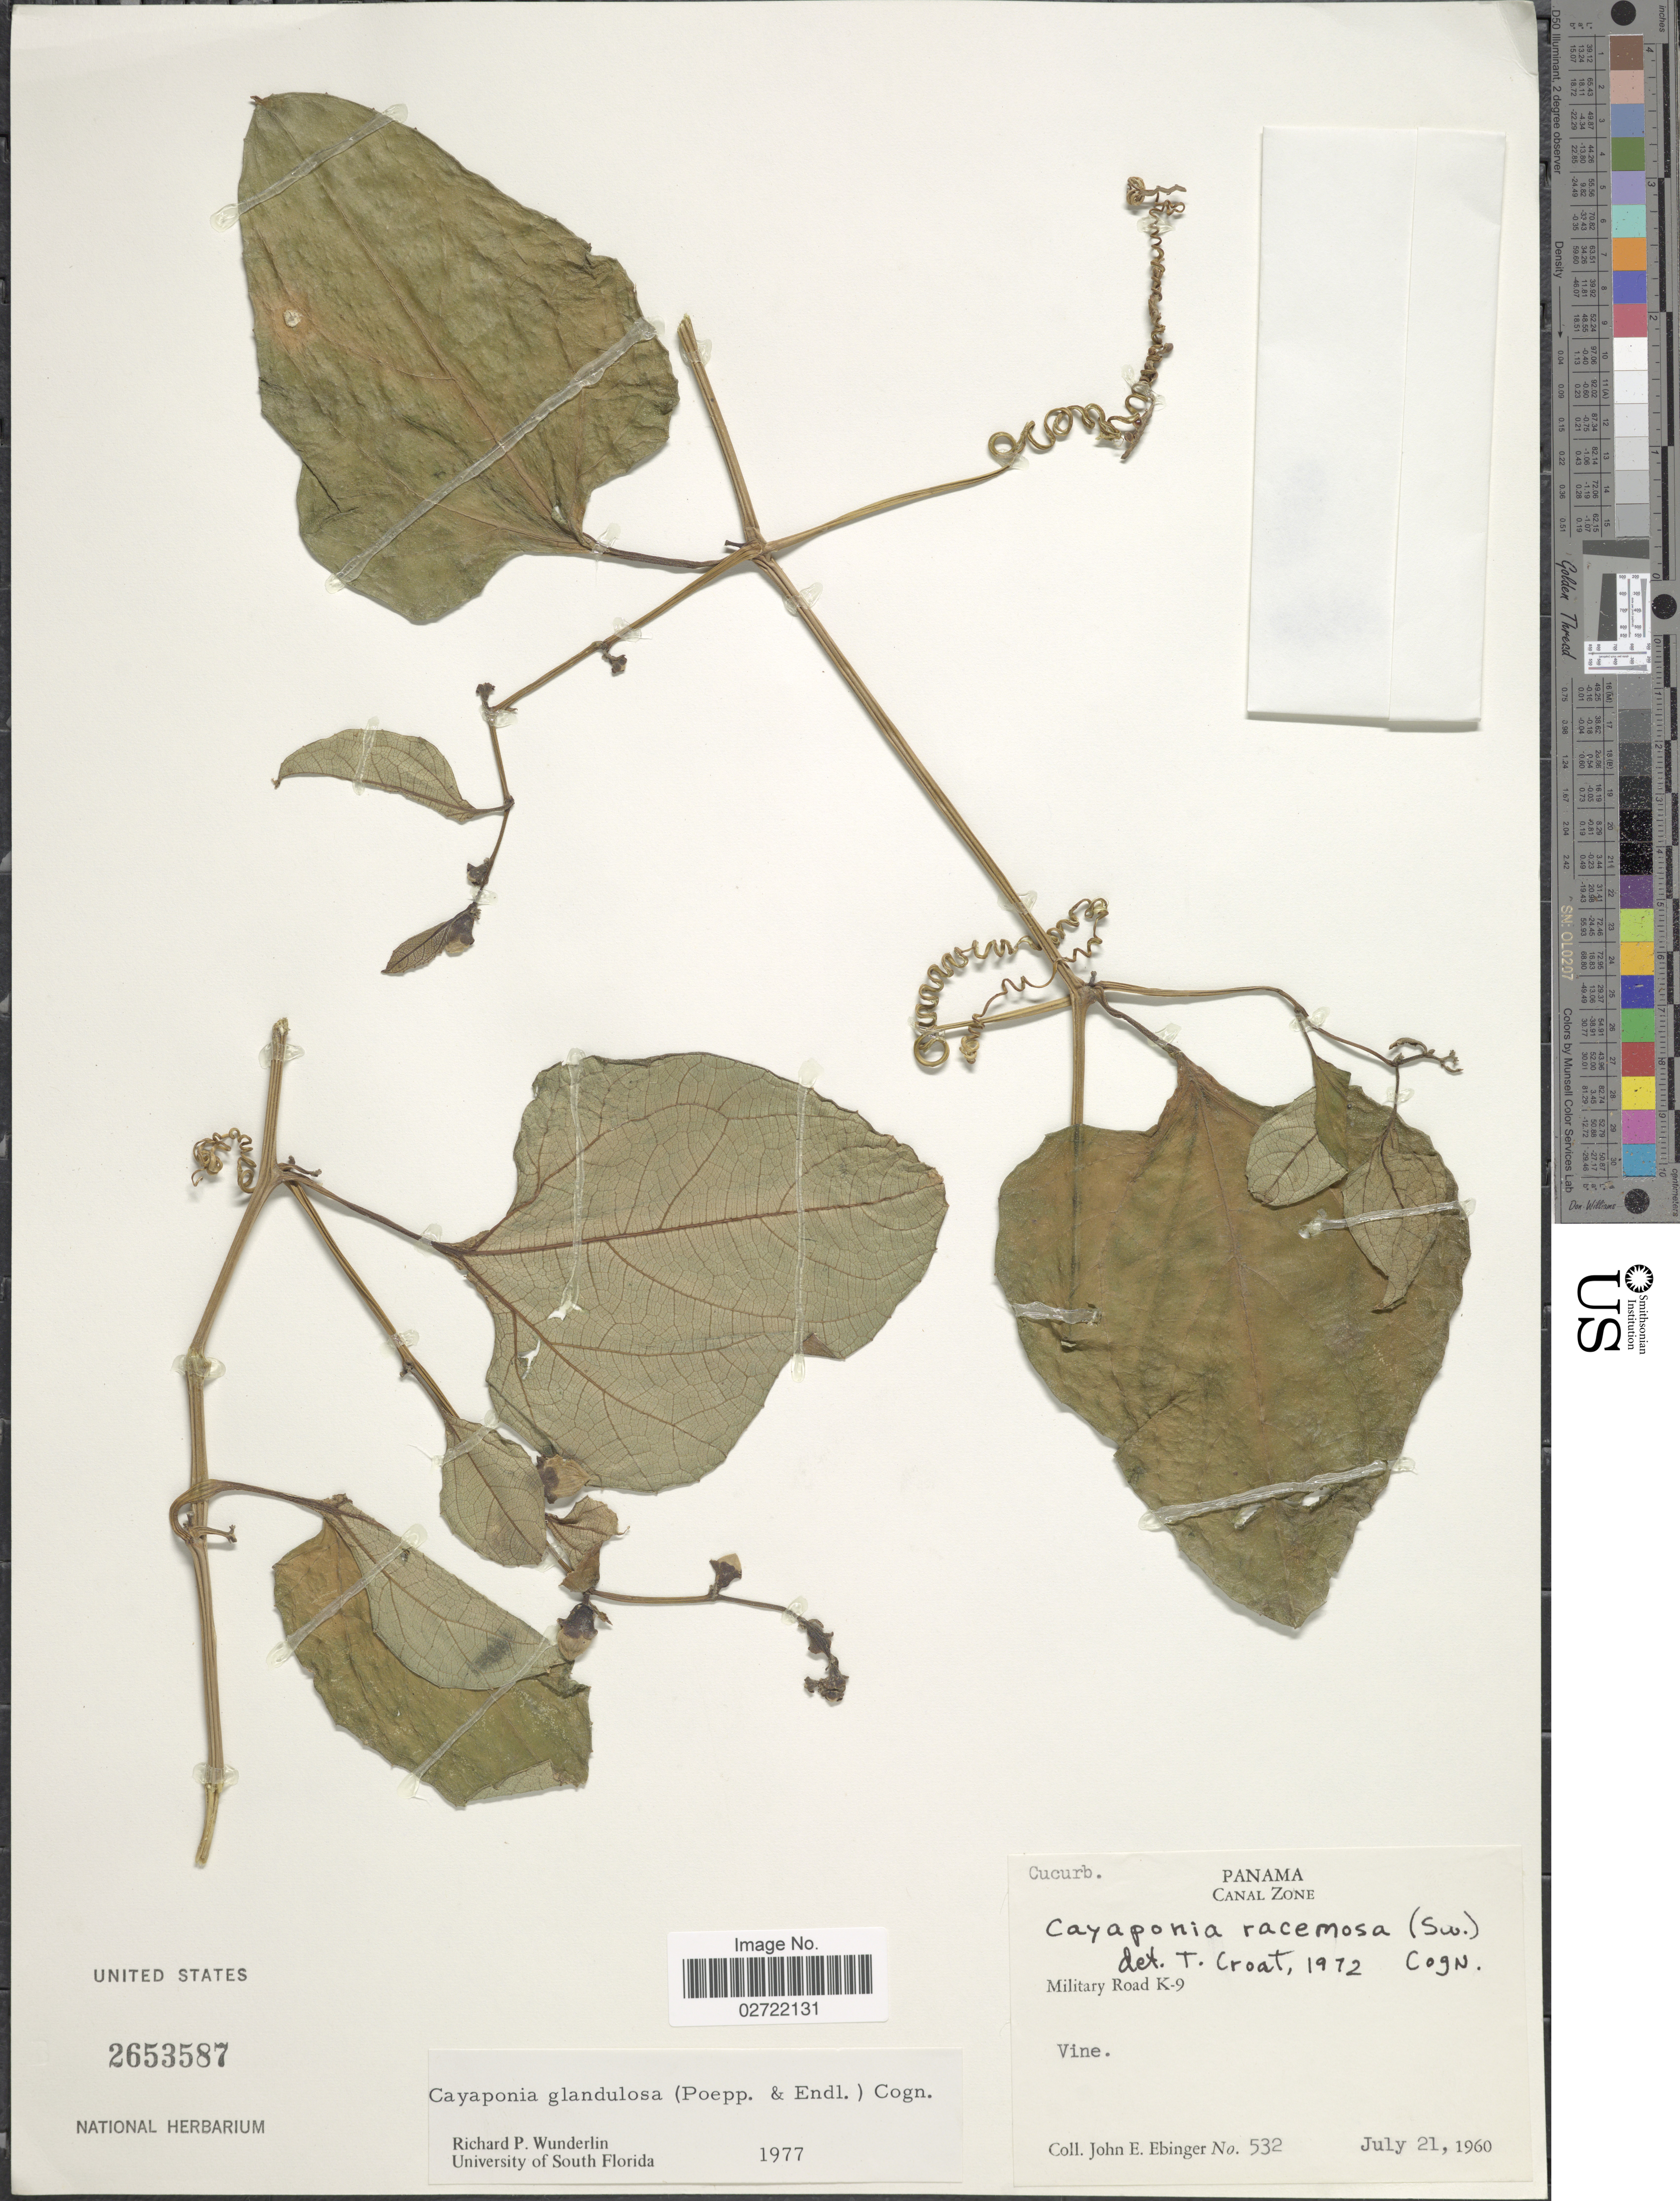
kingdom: Plantae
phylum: Tracheophyta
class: Magnoliopsida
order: Cucurbitales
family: Cucurbitaceae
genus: Cayaponia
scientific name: Cayaponia glandulosa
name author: (Poepp. & Endl.) Cogn.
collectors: J. Ebinger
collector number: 532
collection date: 1960-07-21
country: Panama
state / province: Colón / Panamá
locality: Canal Zone. Military Road K-9.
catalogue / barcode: US 2653587